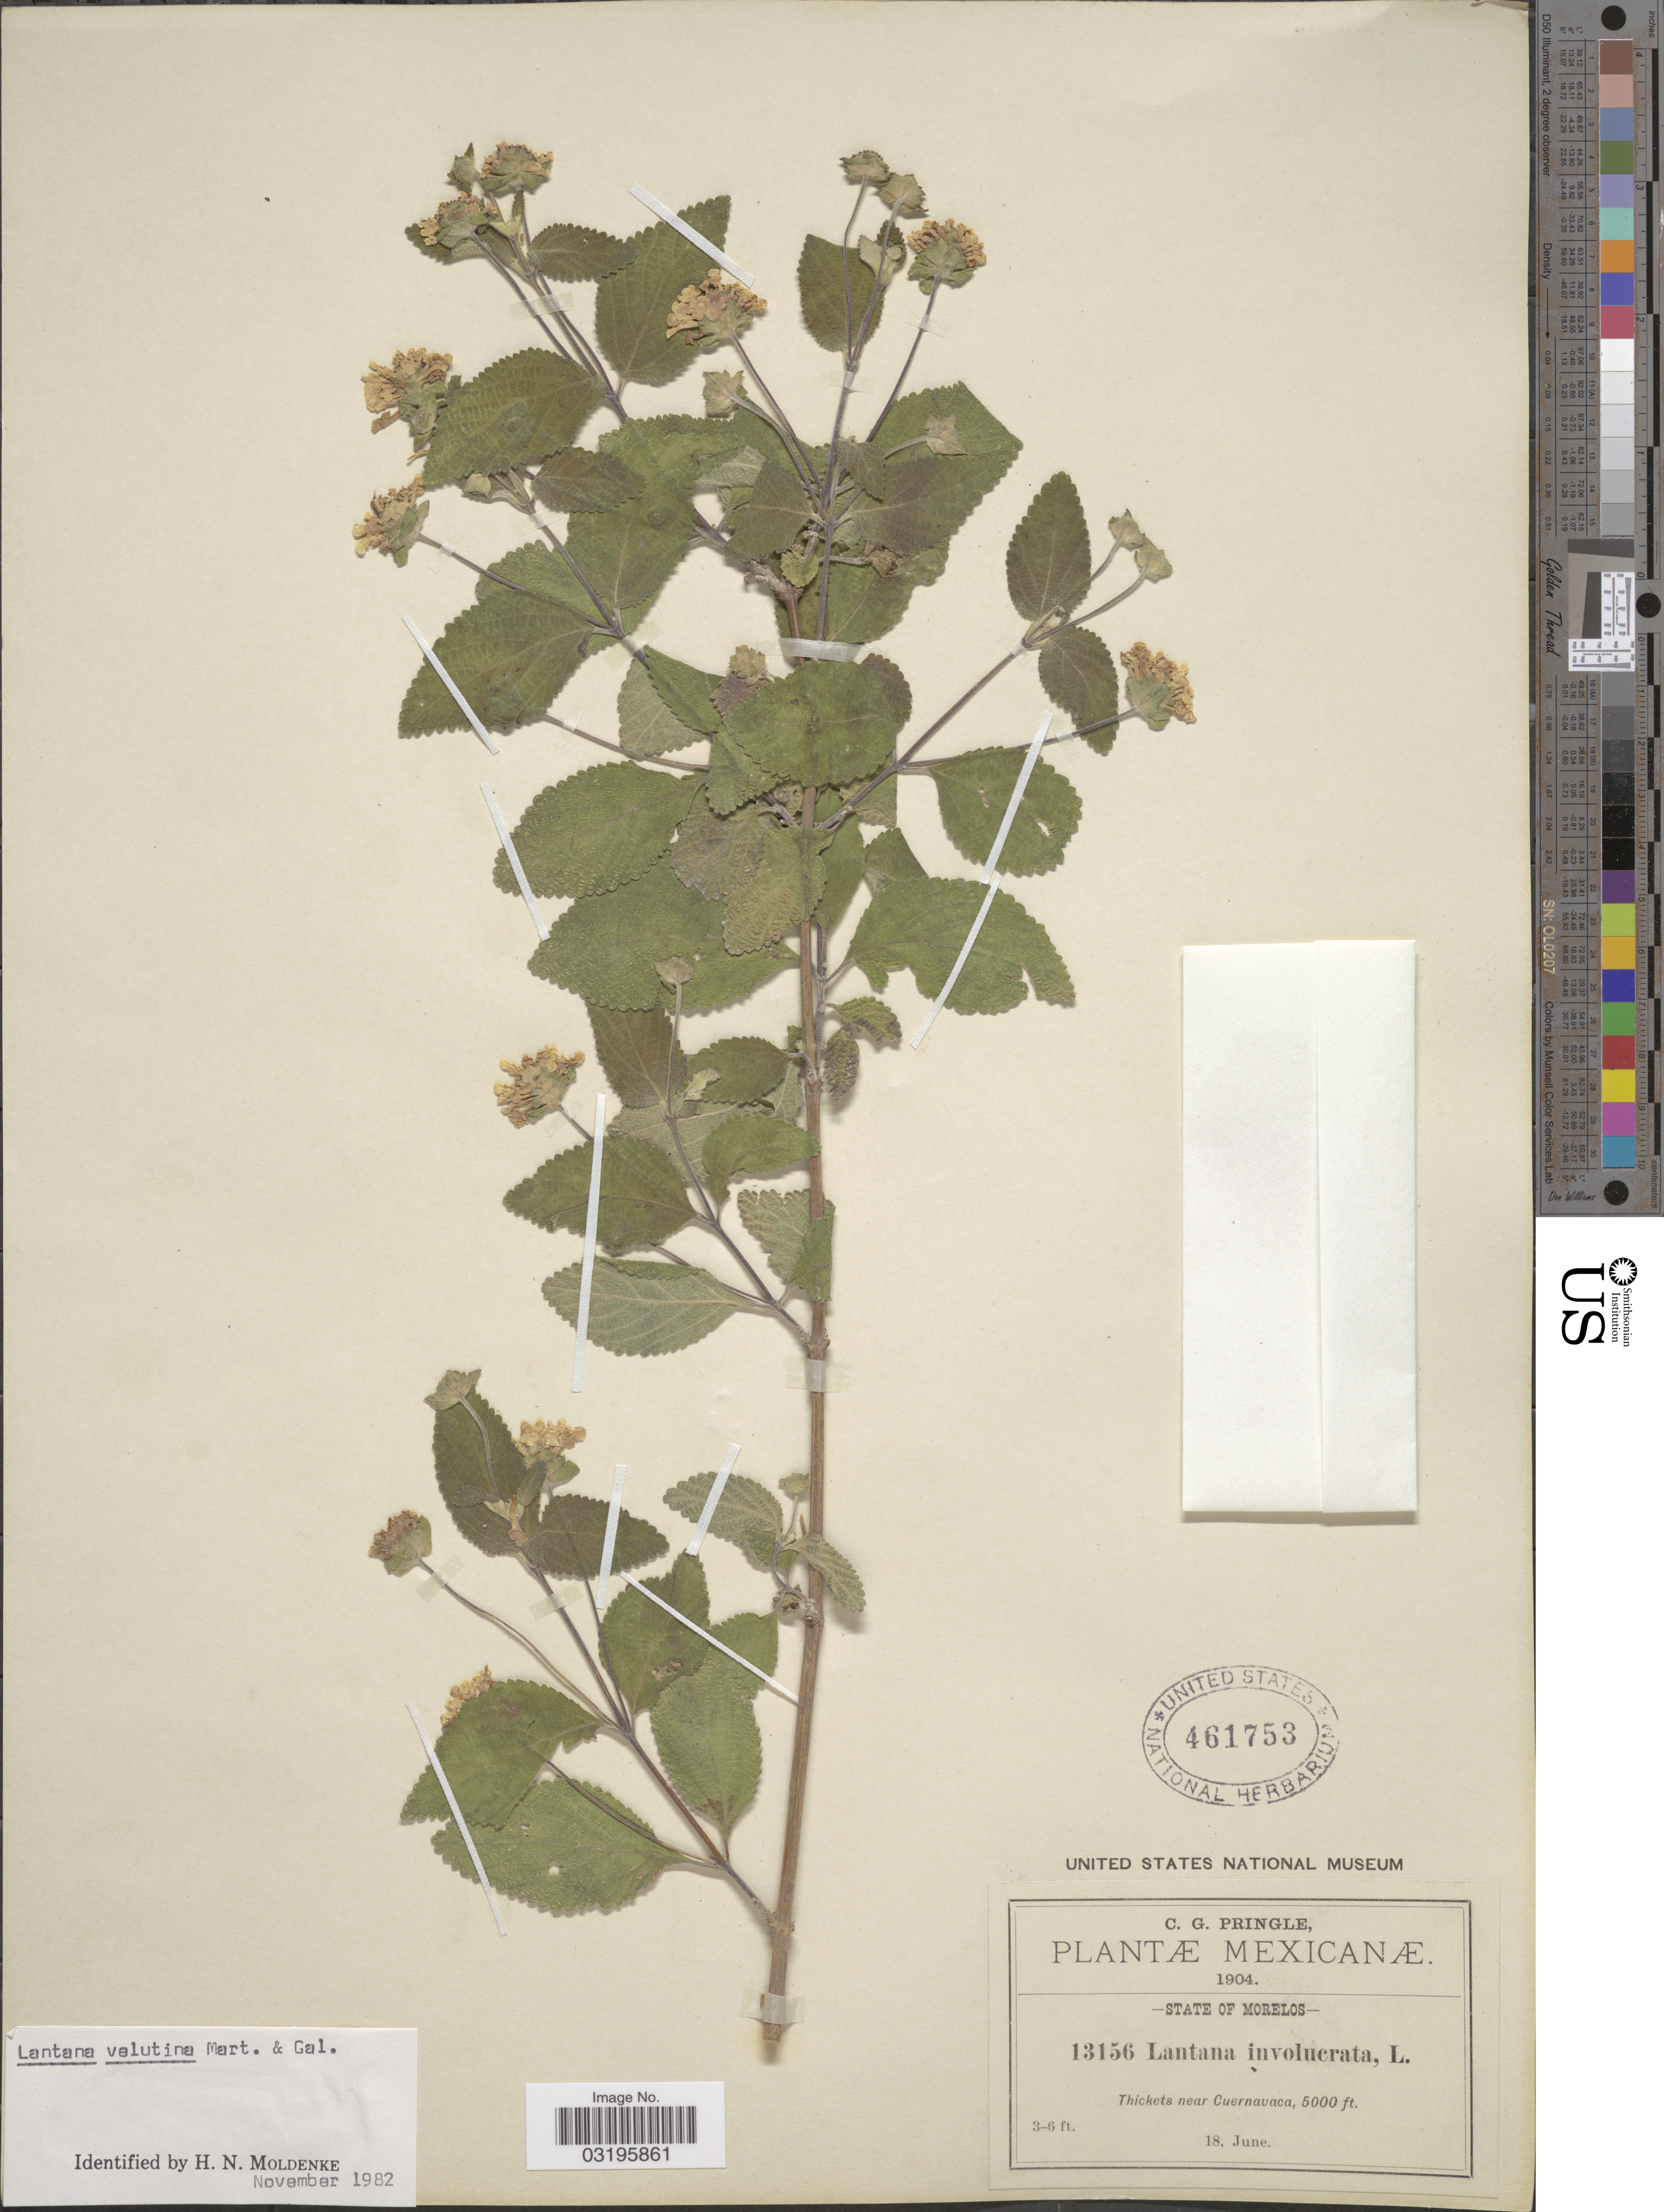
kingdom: Plantae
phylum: Tracheophyta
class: Magnoliopsida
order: Lamiales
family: Verbenaceae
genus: Lantana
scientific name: Lantana velutina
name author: M. Martens & Galeotti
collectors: C. G. Pringle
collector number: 13156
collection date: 1904-06-18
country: Mexico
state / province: Morelos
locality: Near Cuernavaca.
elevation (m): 1524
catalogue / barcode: US 461753